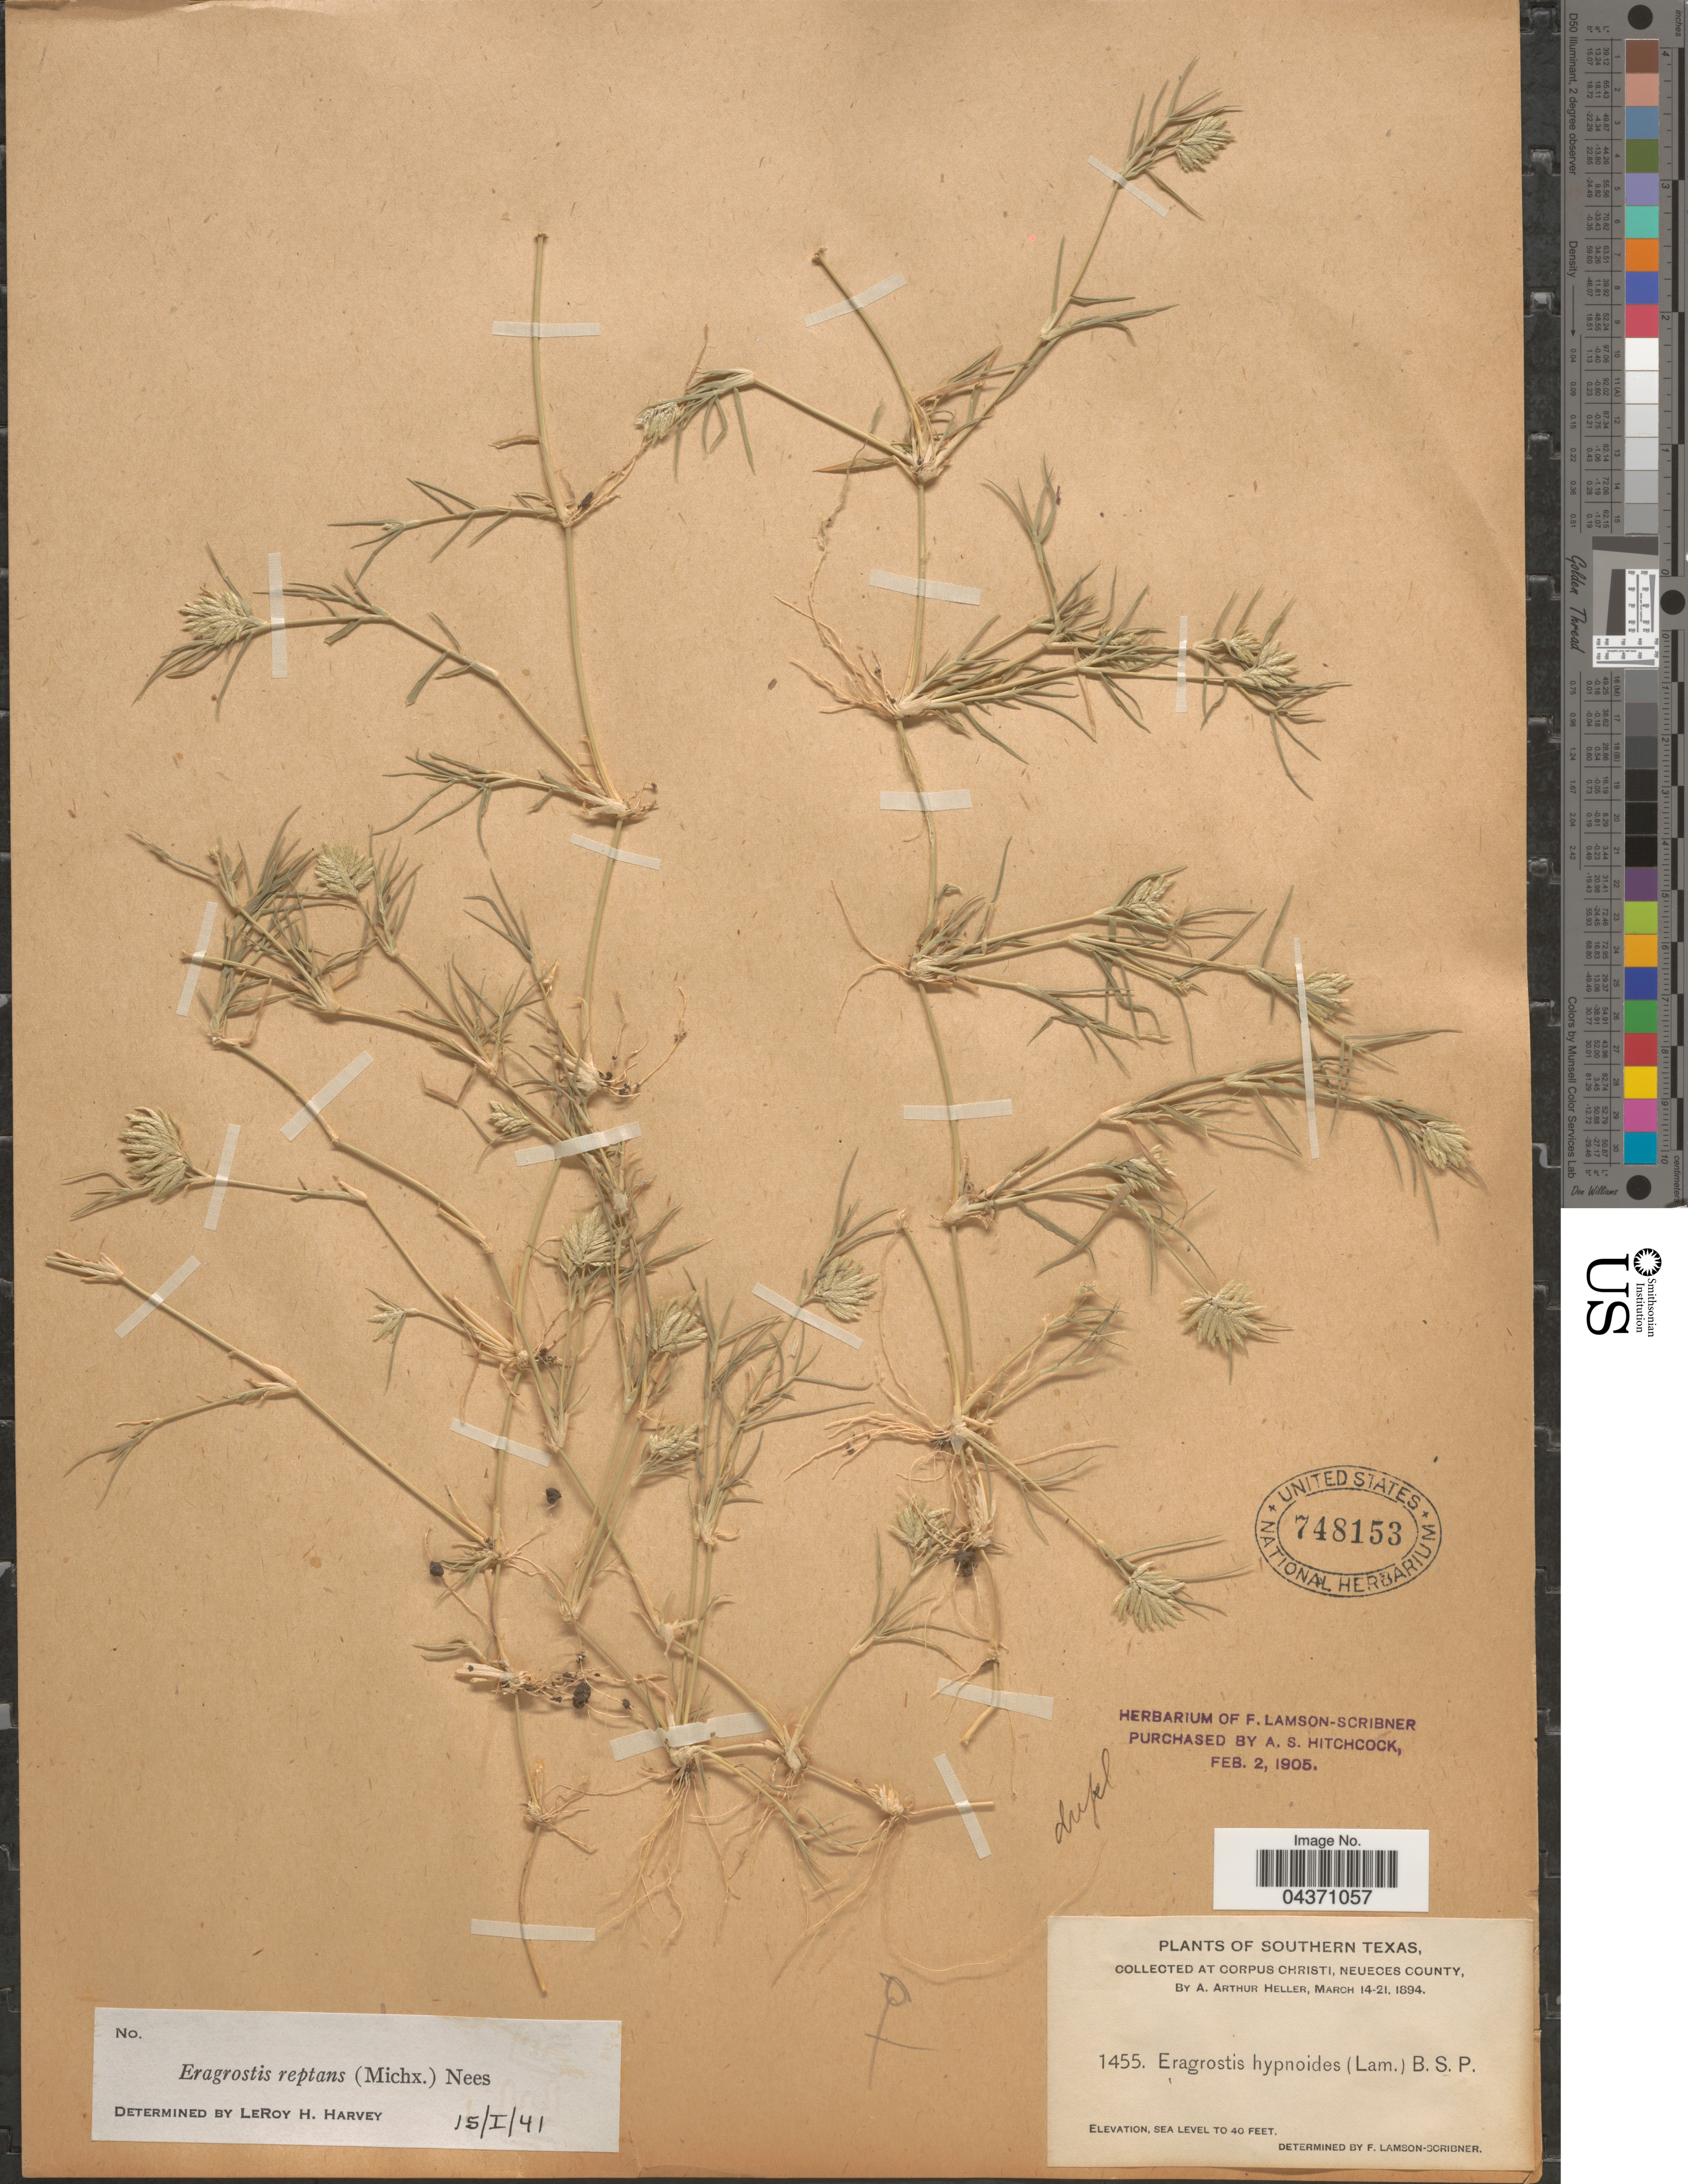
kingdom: Plantae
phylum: Tracheophyta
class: Liliopsida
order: Poales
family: Poaceae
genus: Eragrostis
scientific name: Eragrostis reptans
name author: (Michx.) Nees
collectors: A. A. Heller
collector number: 1455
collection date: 1894-03-14/1894-03-21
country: United States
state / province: Texas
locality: Southern Texas. At Corpus Christi, Neueces County.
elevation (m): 0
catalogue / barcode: US 748153